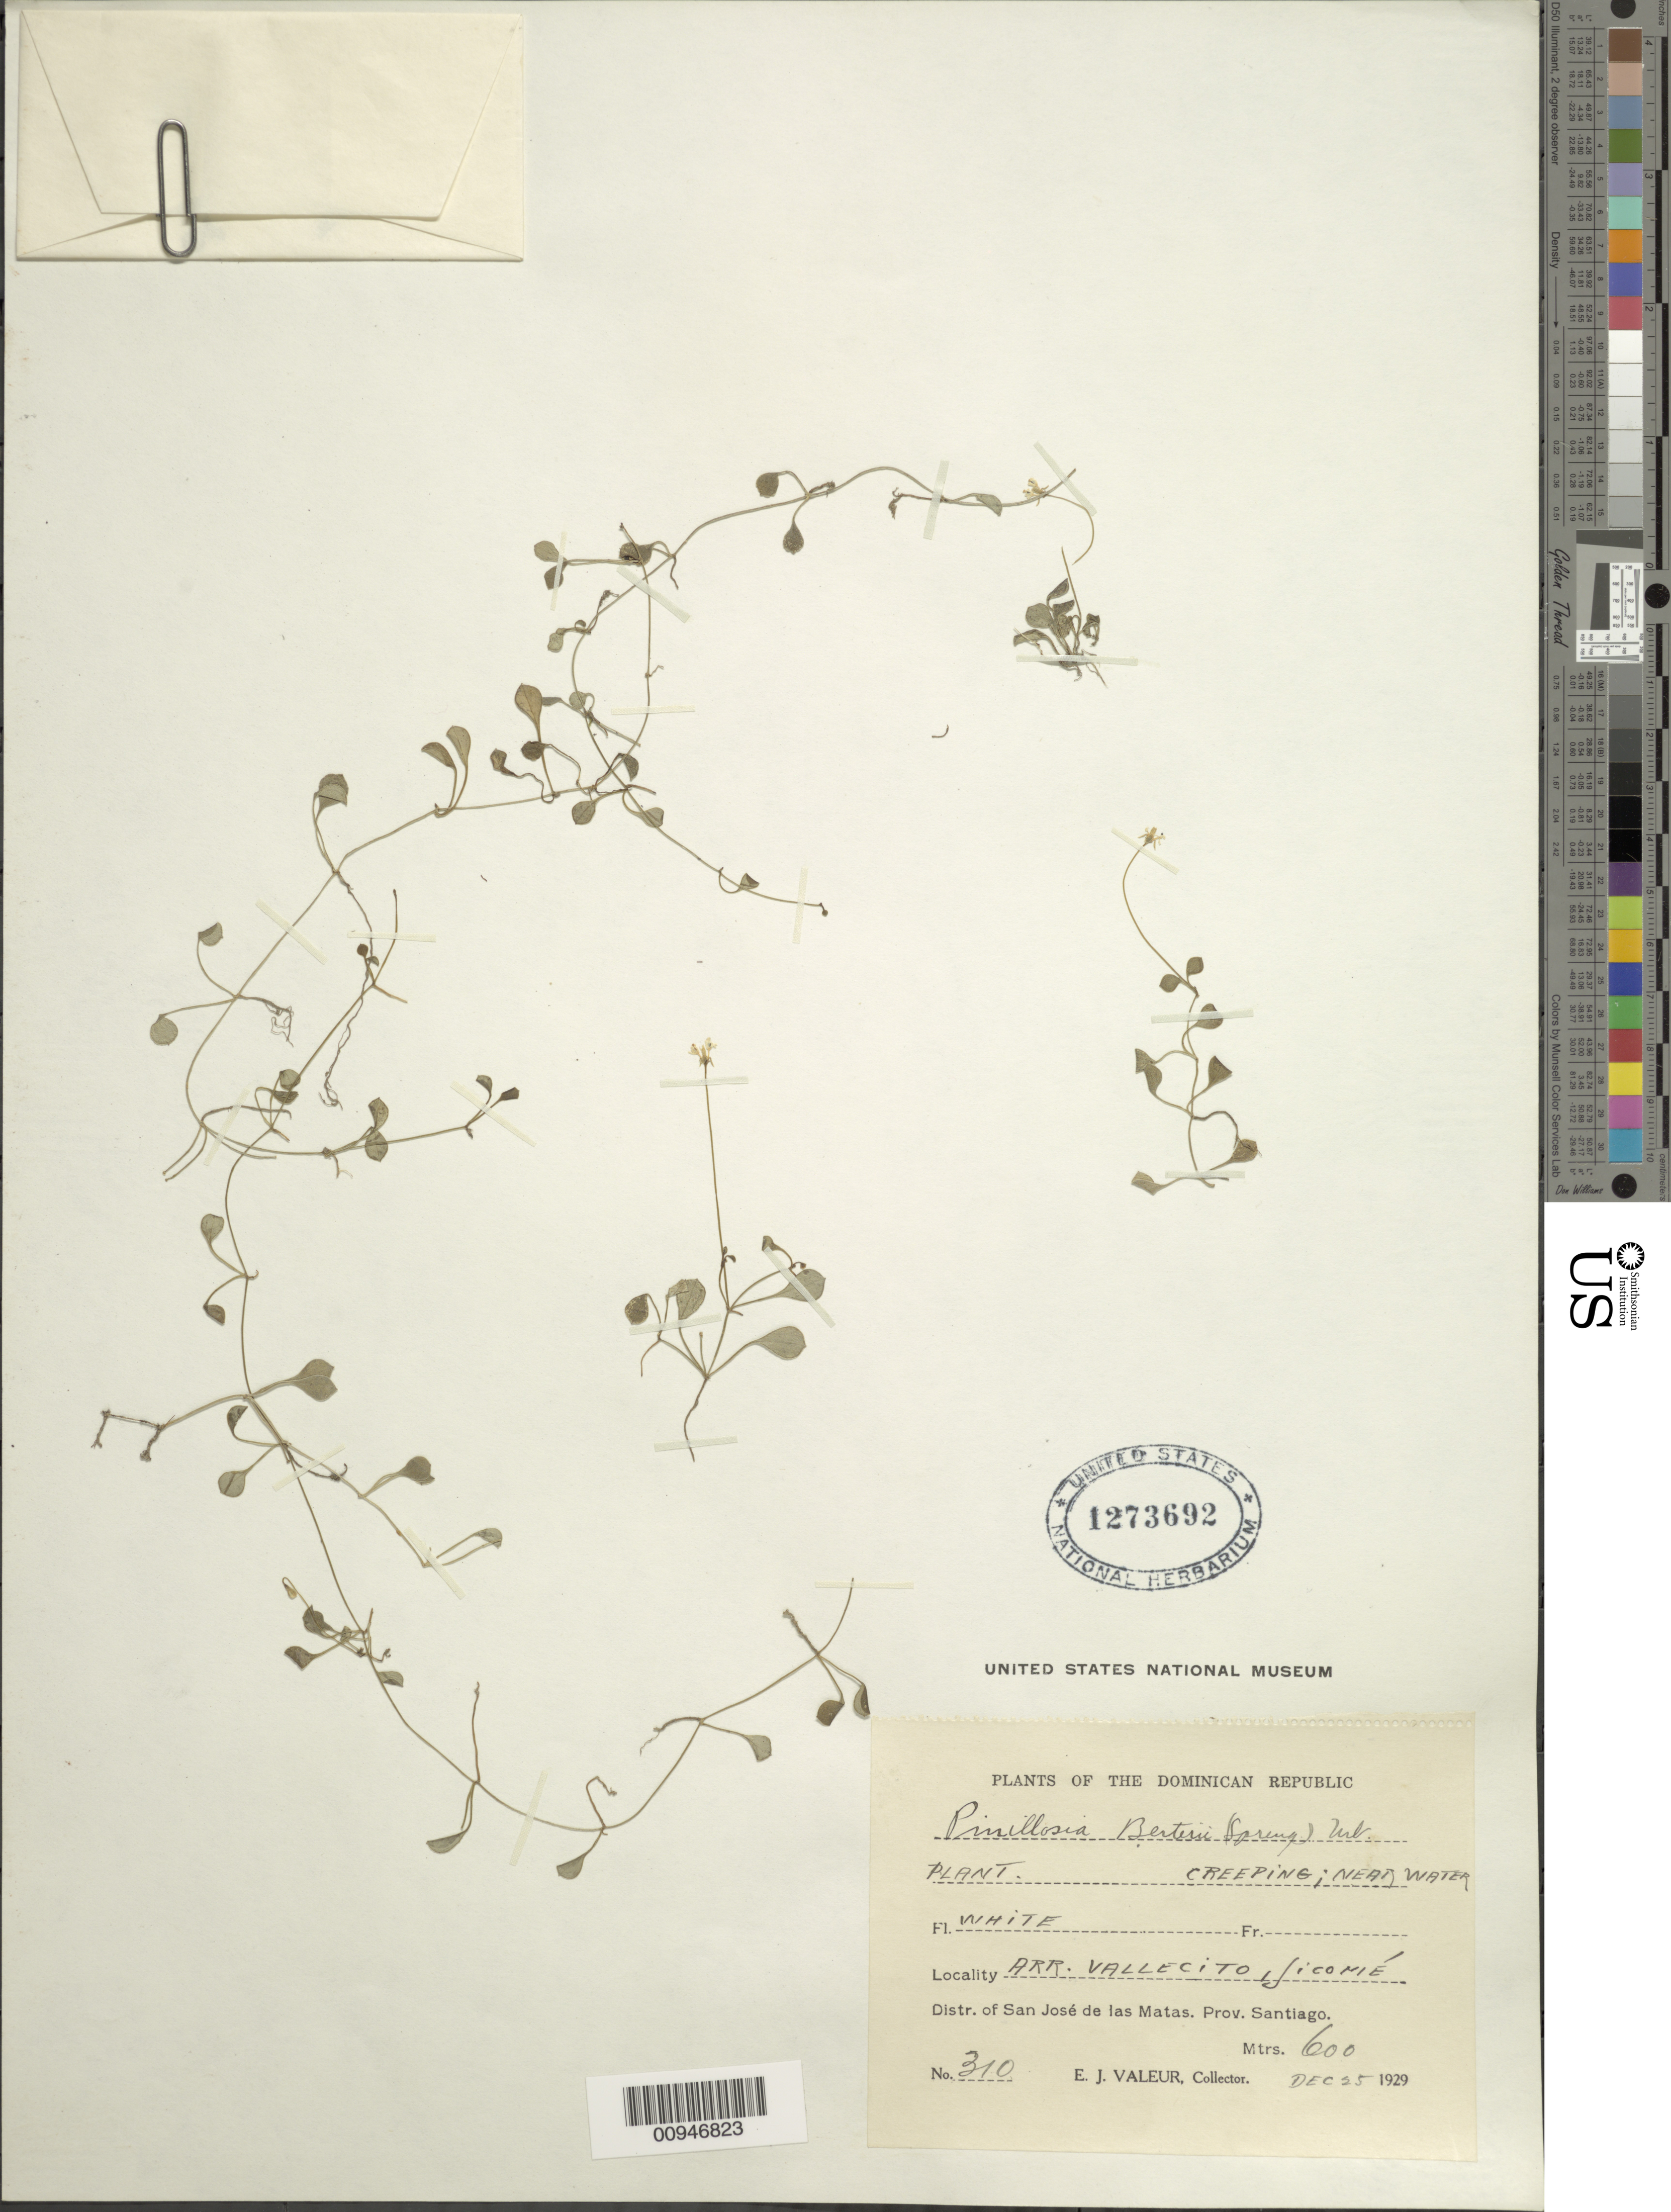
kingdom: Plantae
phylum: Tracheophyta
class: Magnoliopsida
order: Asterales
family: Asteraceae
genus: Pinillosia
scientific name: Pinillosia berteri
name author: (Spreng.) Urb.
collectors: E. Valeur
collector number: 310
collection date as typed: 25 Dec 1929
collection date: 1929-12-25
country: Dominican Republic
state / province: Santiago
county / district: San José de las Matas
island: Hispaniola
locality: Arr. Vallecito, Jicomé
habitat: Near water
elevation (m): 600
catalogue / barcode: US 1273692